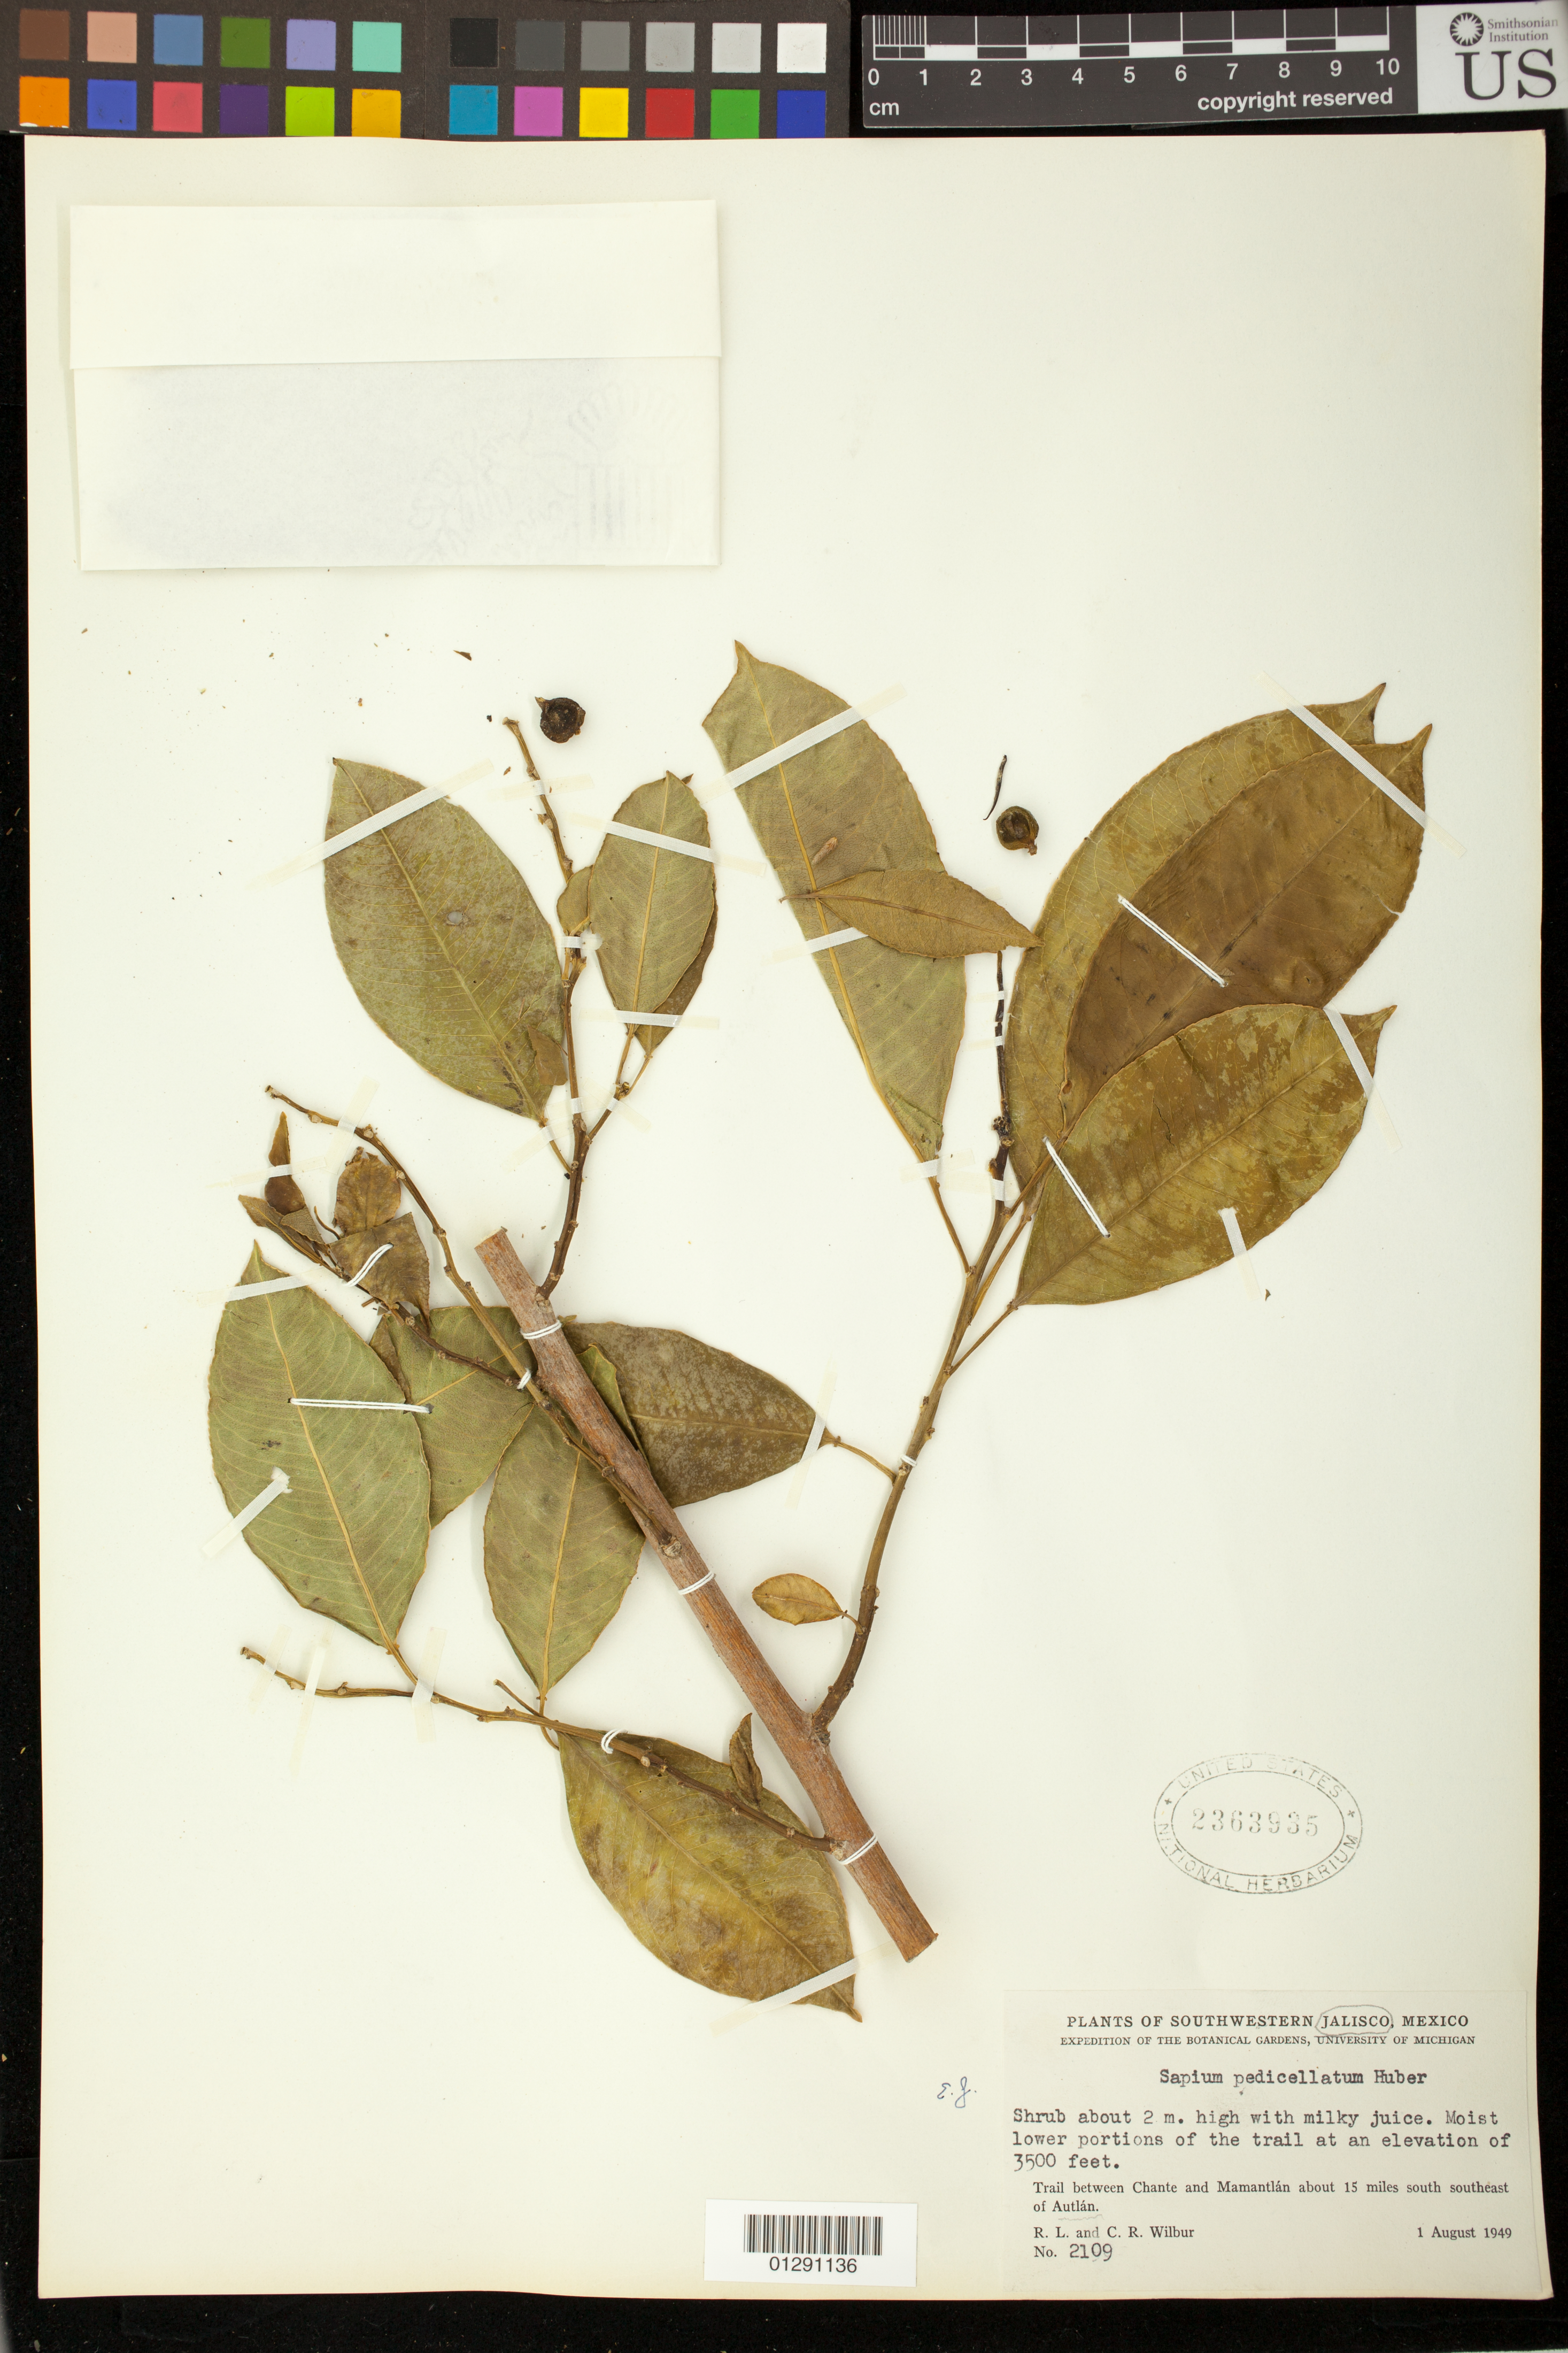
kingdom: Plantae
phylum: Tracheophyta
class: Magnoliopsida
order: Malpighiales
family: Euphorbiaceae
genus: Sapium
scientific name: Sapium pedicellatum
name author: Huber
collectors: R. L. Wilbur & C. Wilbur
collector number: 2109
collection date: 1949-08-01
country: Mexico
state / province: Jalisco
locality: trail between Chante and Mamantlan about 15 miles south southeast of Autlán.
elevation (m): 1067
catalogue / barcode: US 2363935